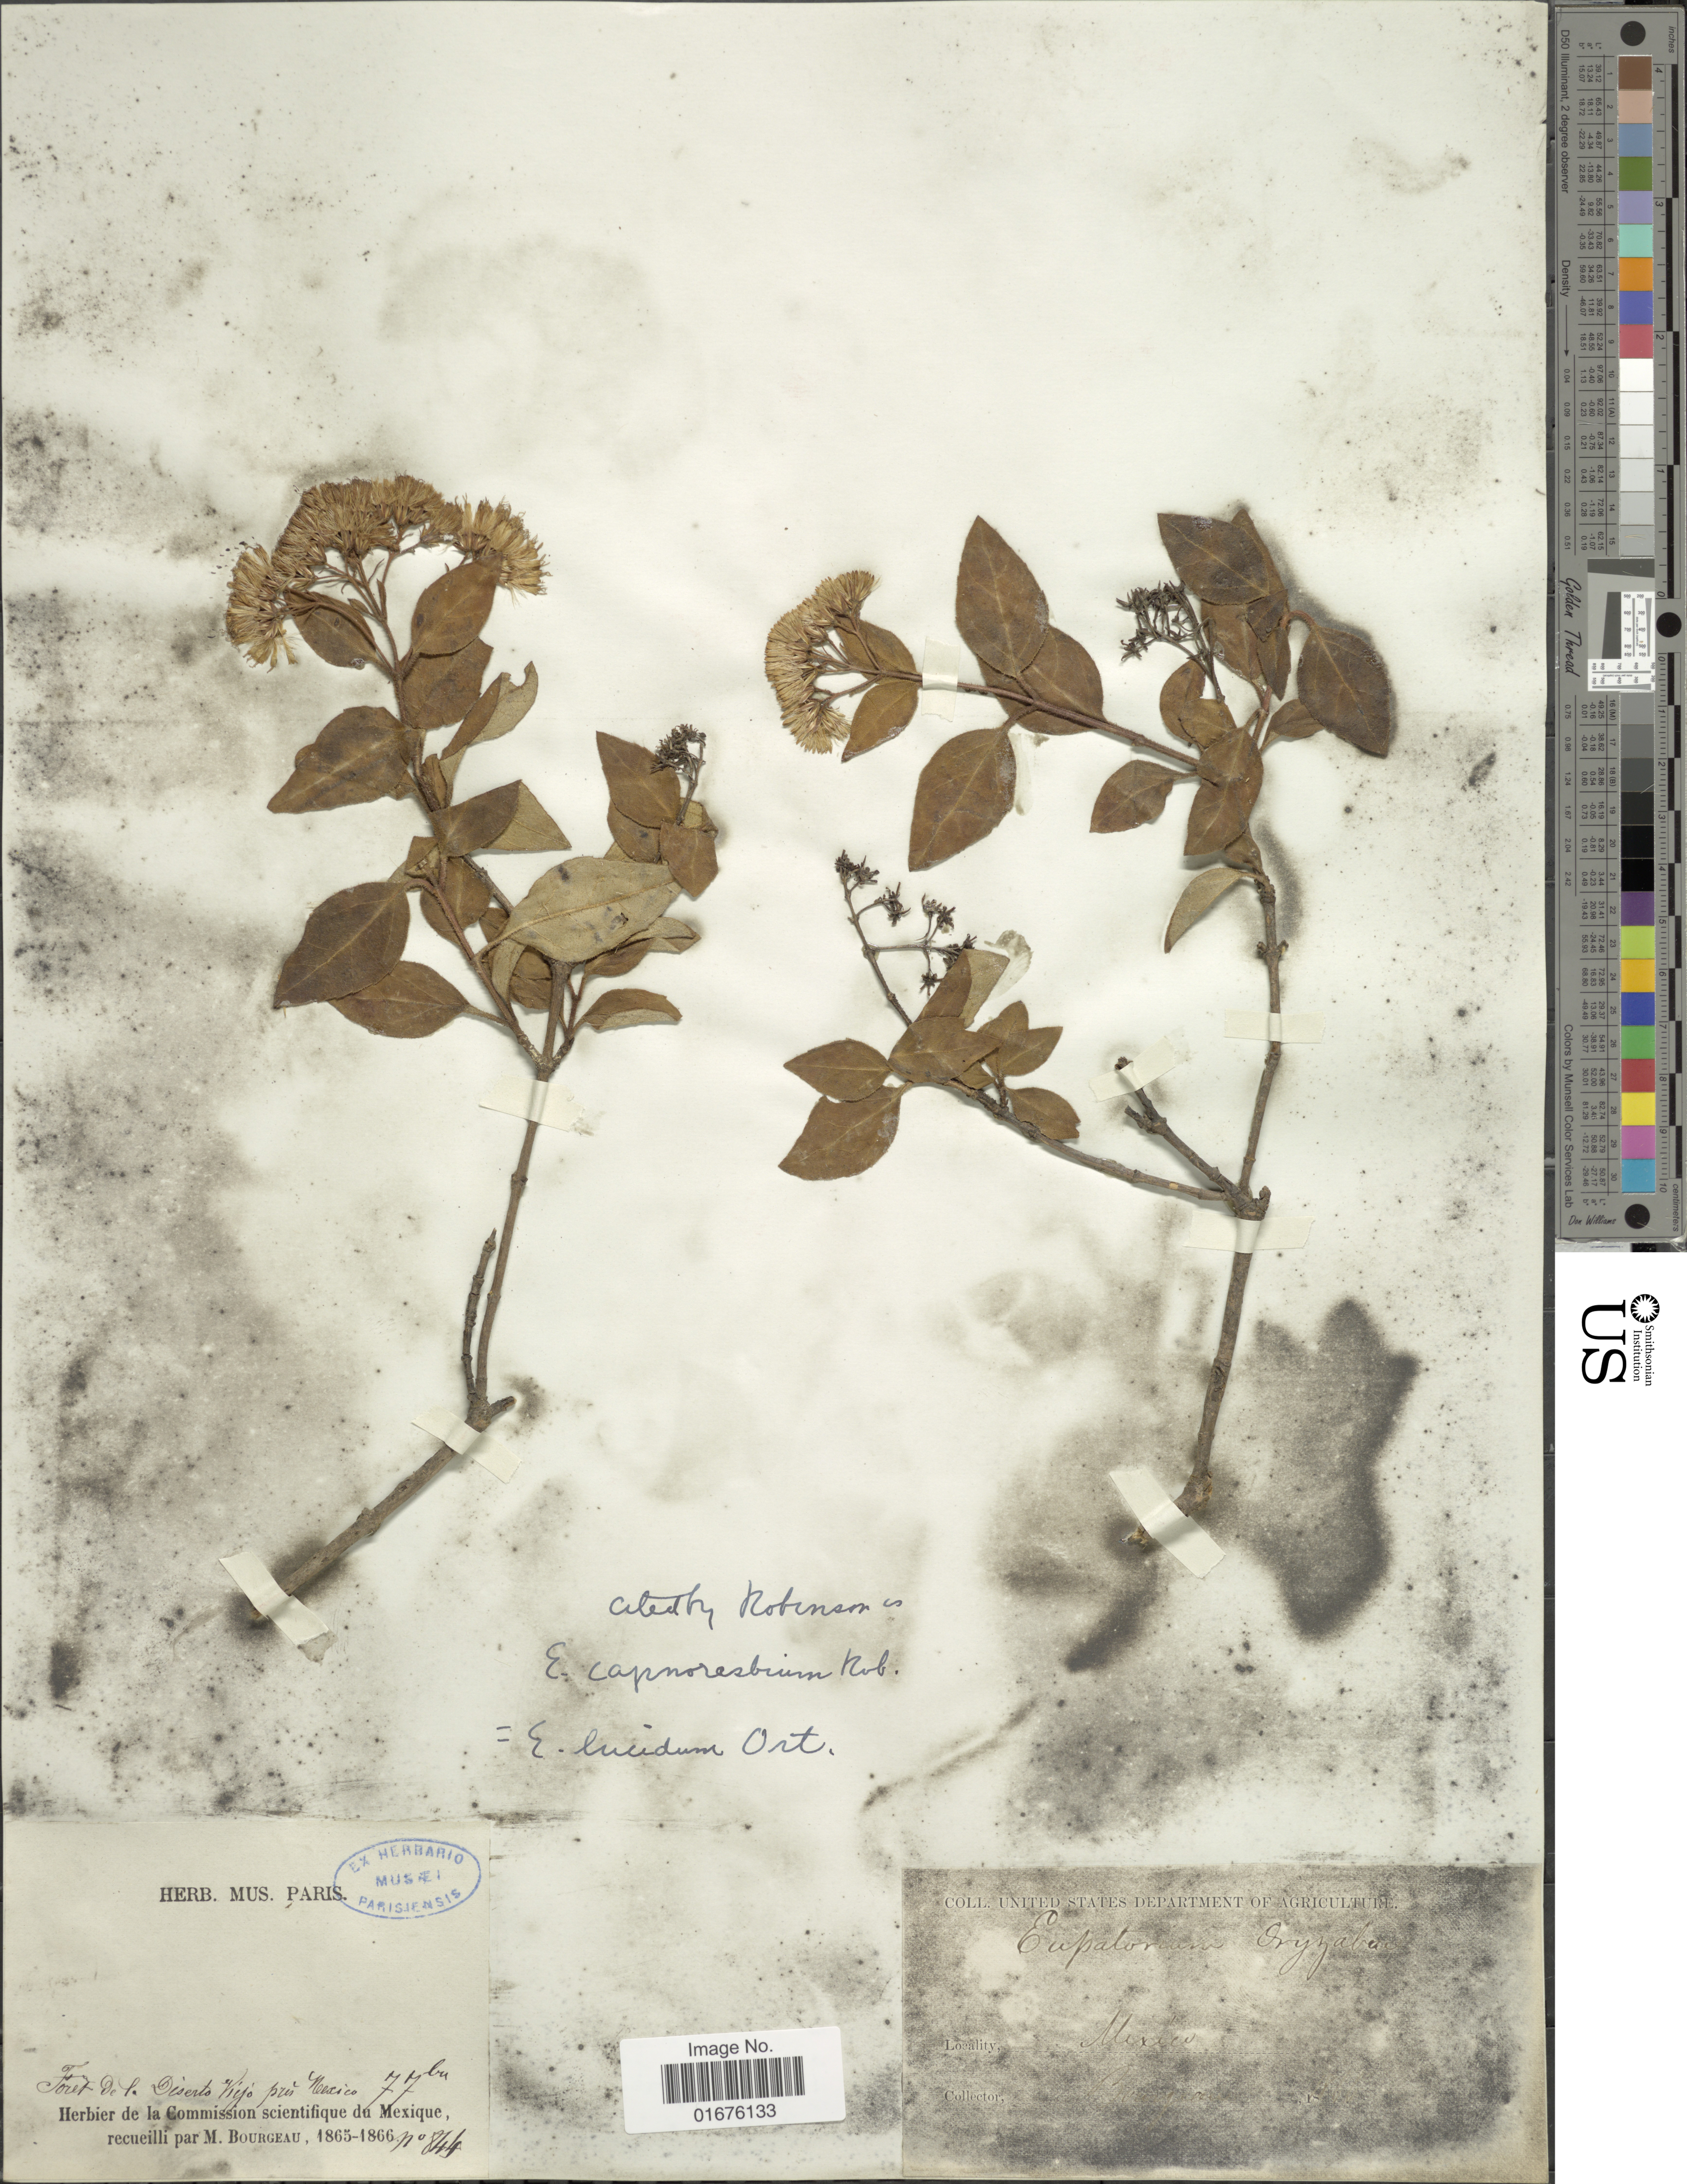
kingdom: Plantae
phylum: Tracheophyta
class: Magnoliopsida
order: Asterales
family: Asteraceae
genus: Ageratina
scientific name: Ageratina lucida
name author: (Ortega) R.M. King & H. Rob.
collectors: M. Bourgeau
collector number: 844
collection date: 1865-09-07/1866-09-07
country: Mexico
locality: Forest de L. Diserto Vijo